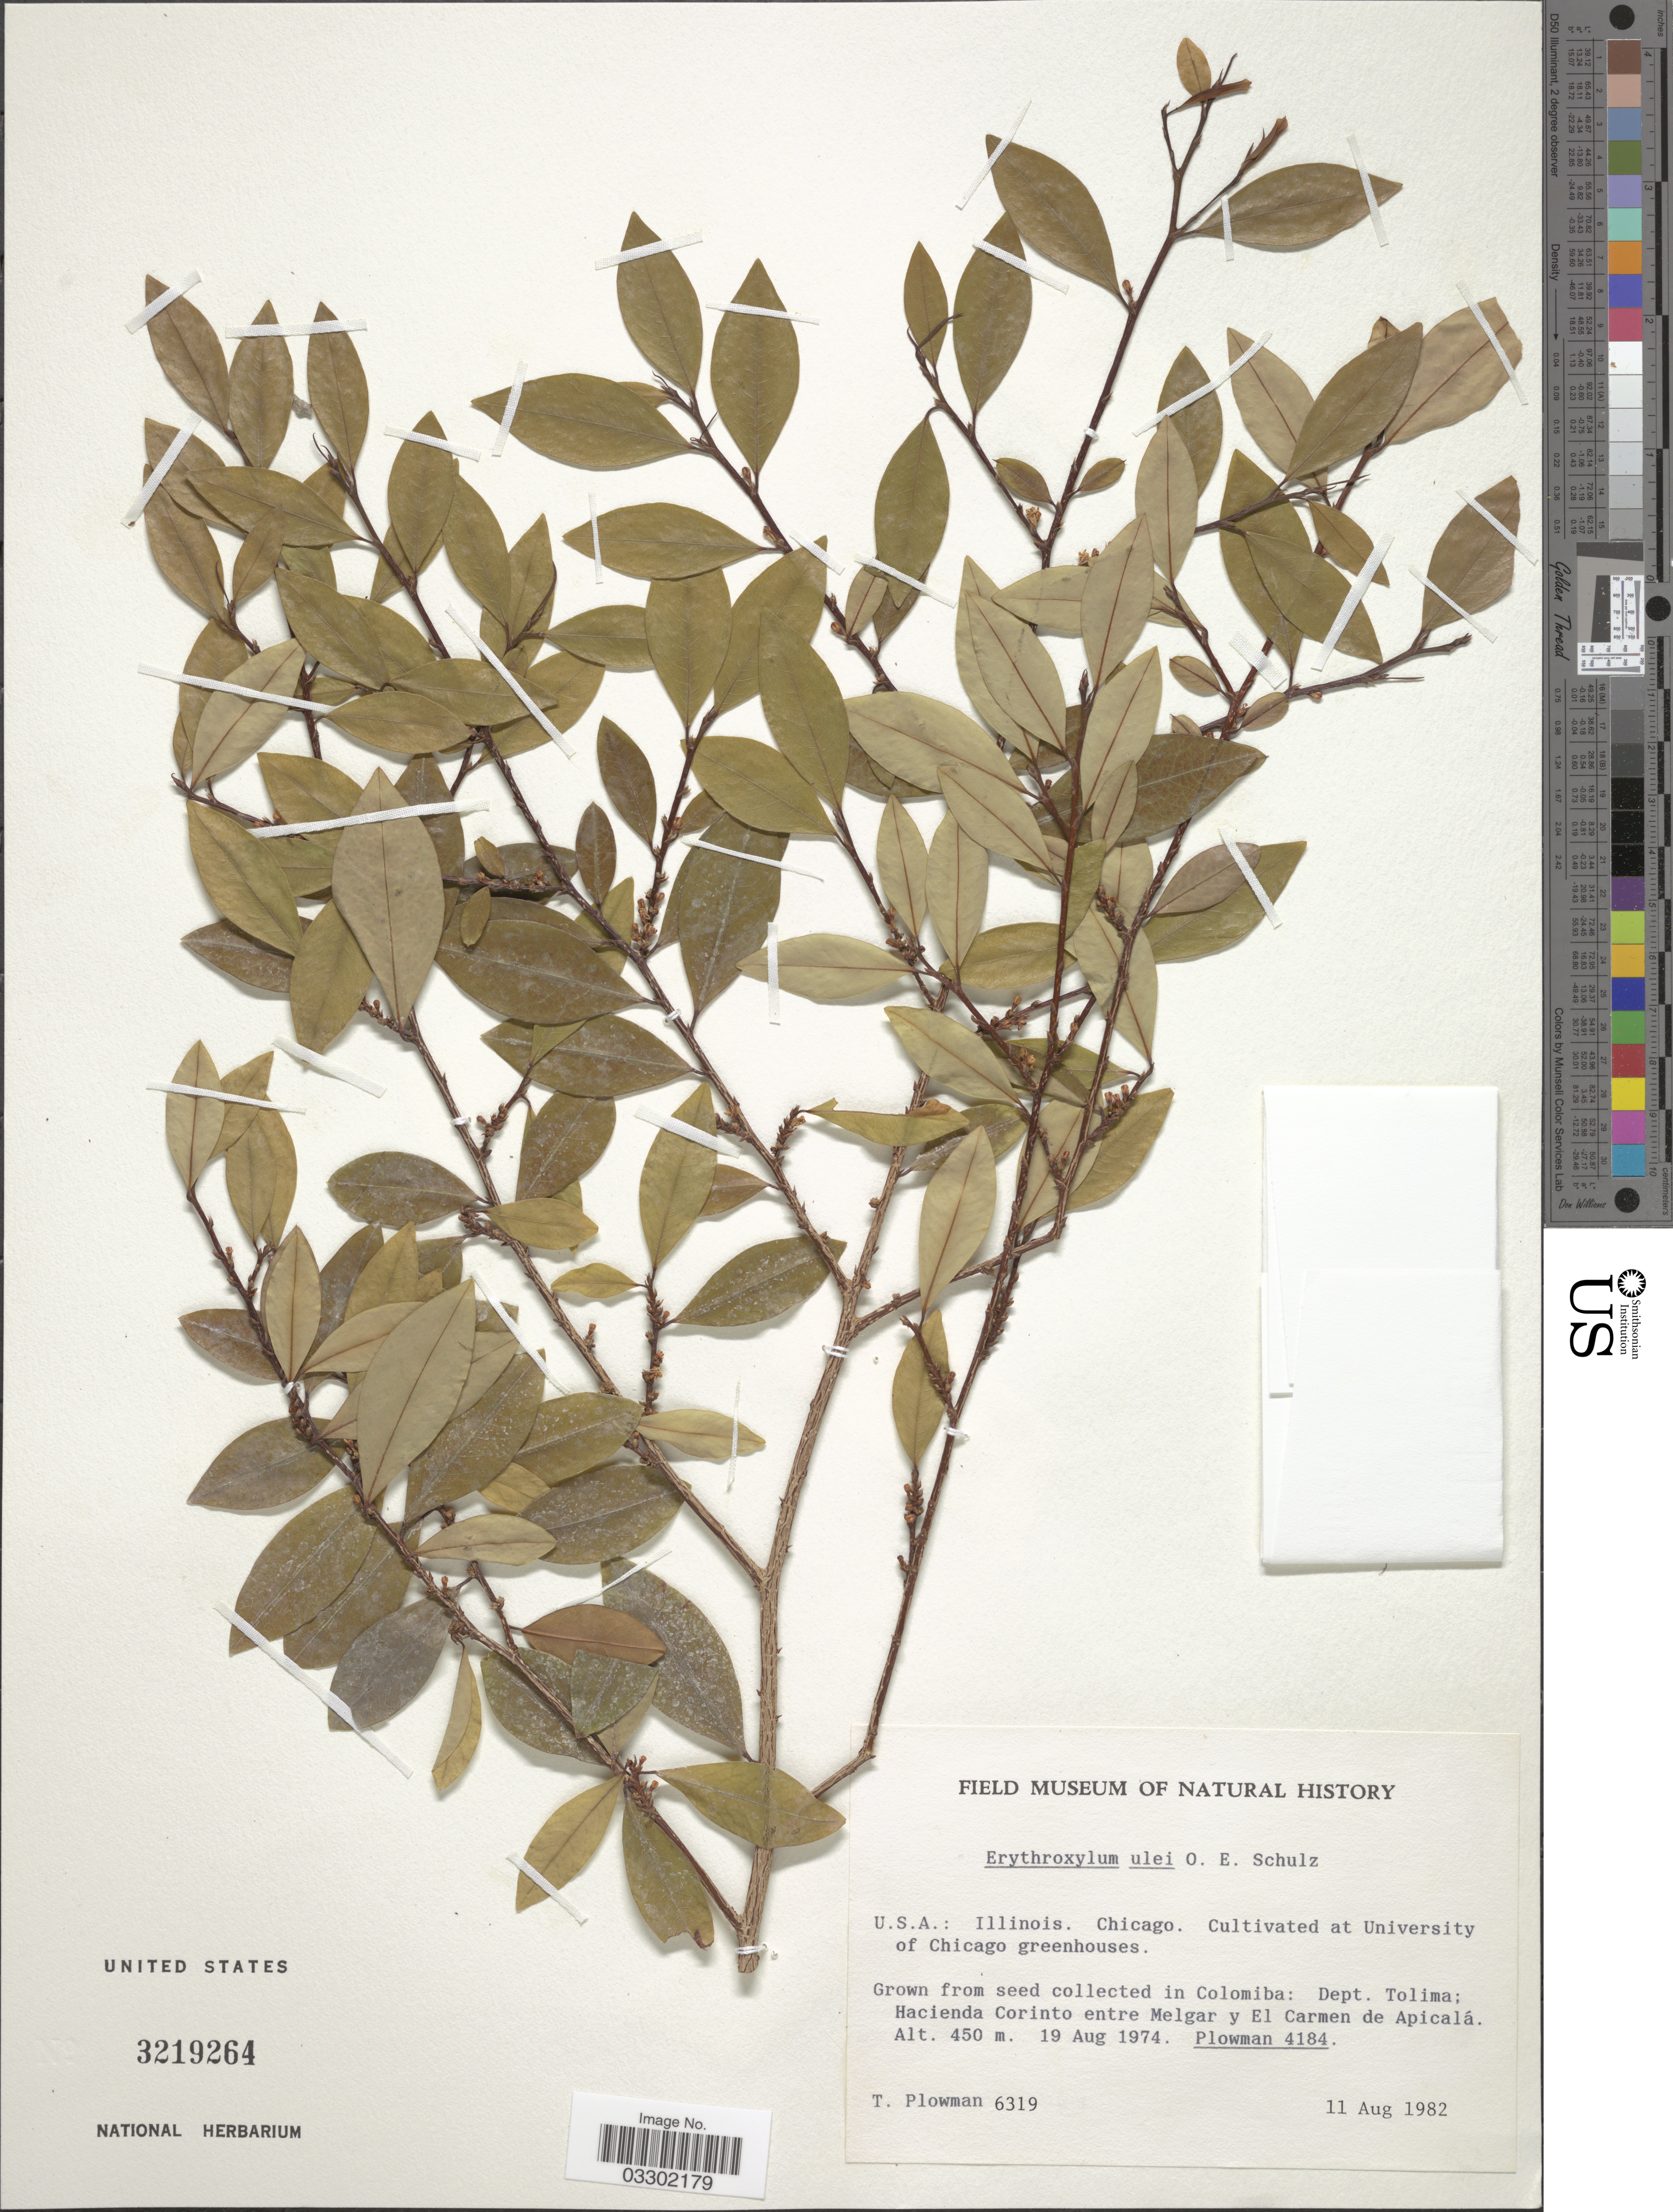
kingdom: Plantae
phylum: Tracheophyta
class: Magnoliopsida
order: Malpighiales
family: Erythroxylaceae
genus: Erythroxylum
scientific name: Erythroxylum ulei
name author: O.E. Schulz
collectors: T. Plowman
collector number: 6319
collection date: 1982-08-11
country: United States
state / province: Illinois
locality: Chicago. Cultivated at University of Chicago greenhouses.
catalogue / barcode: US 3219264